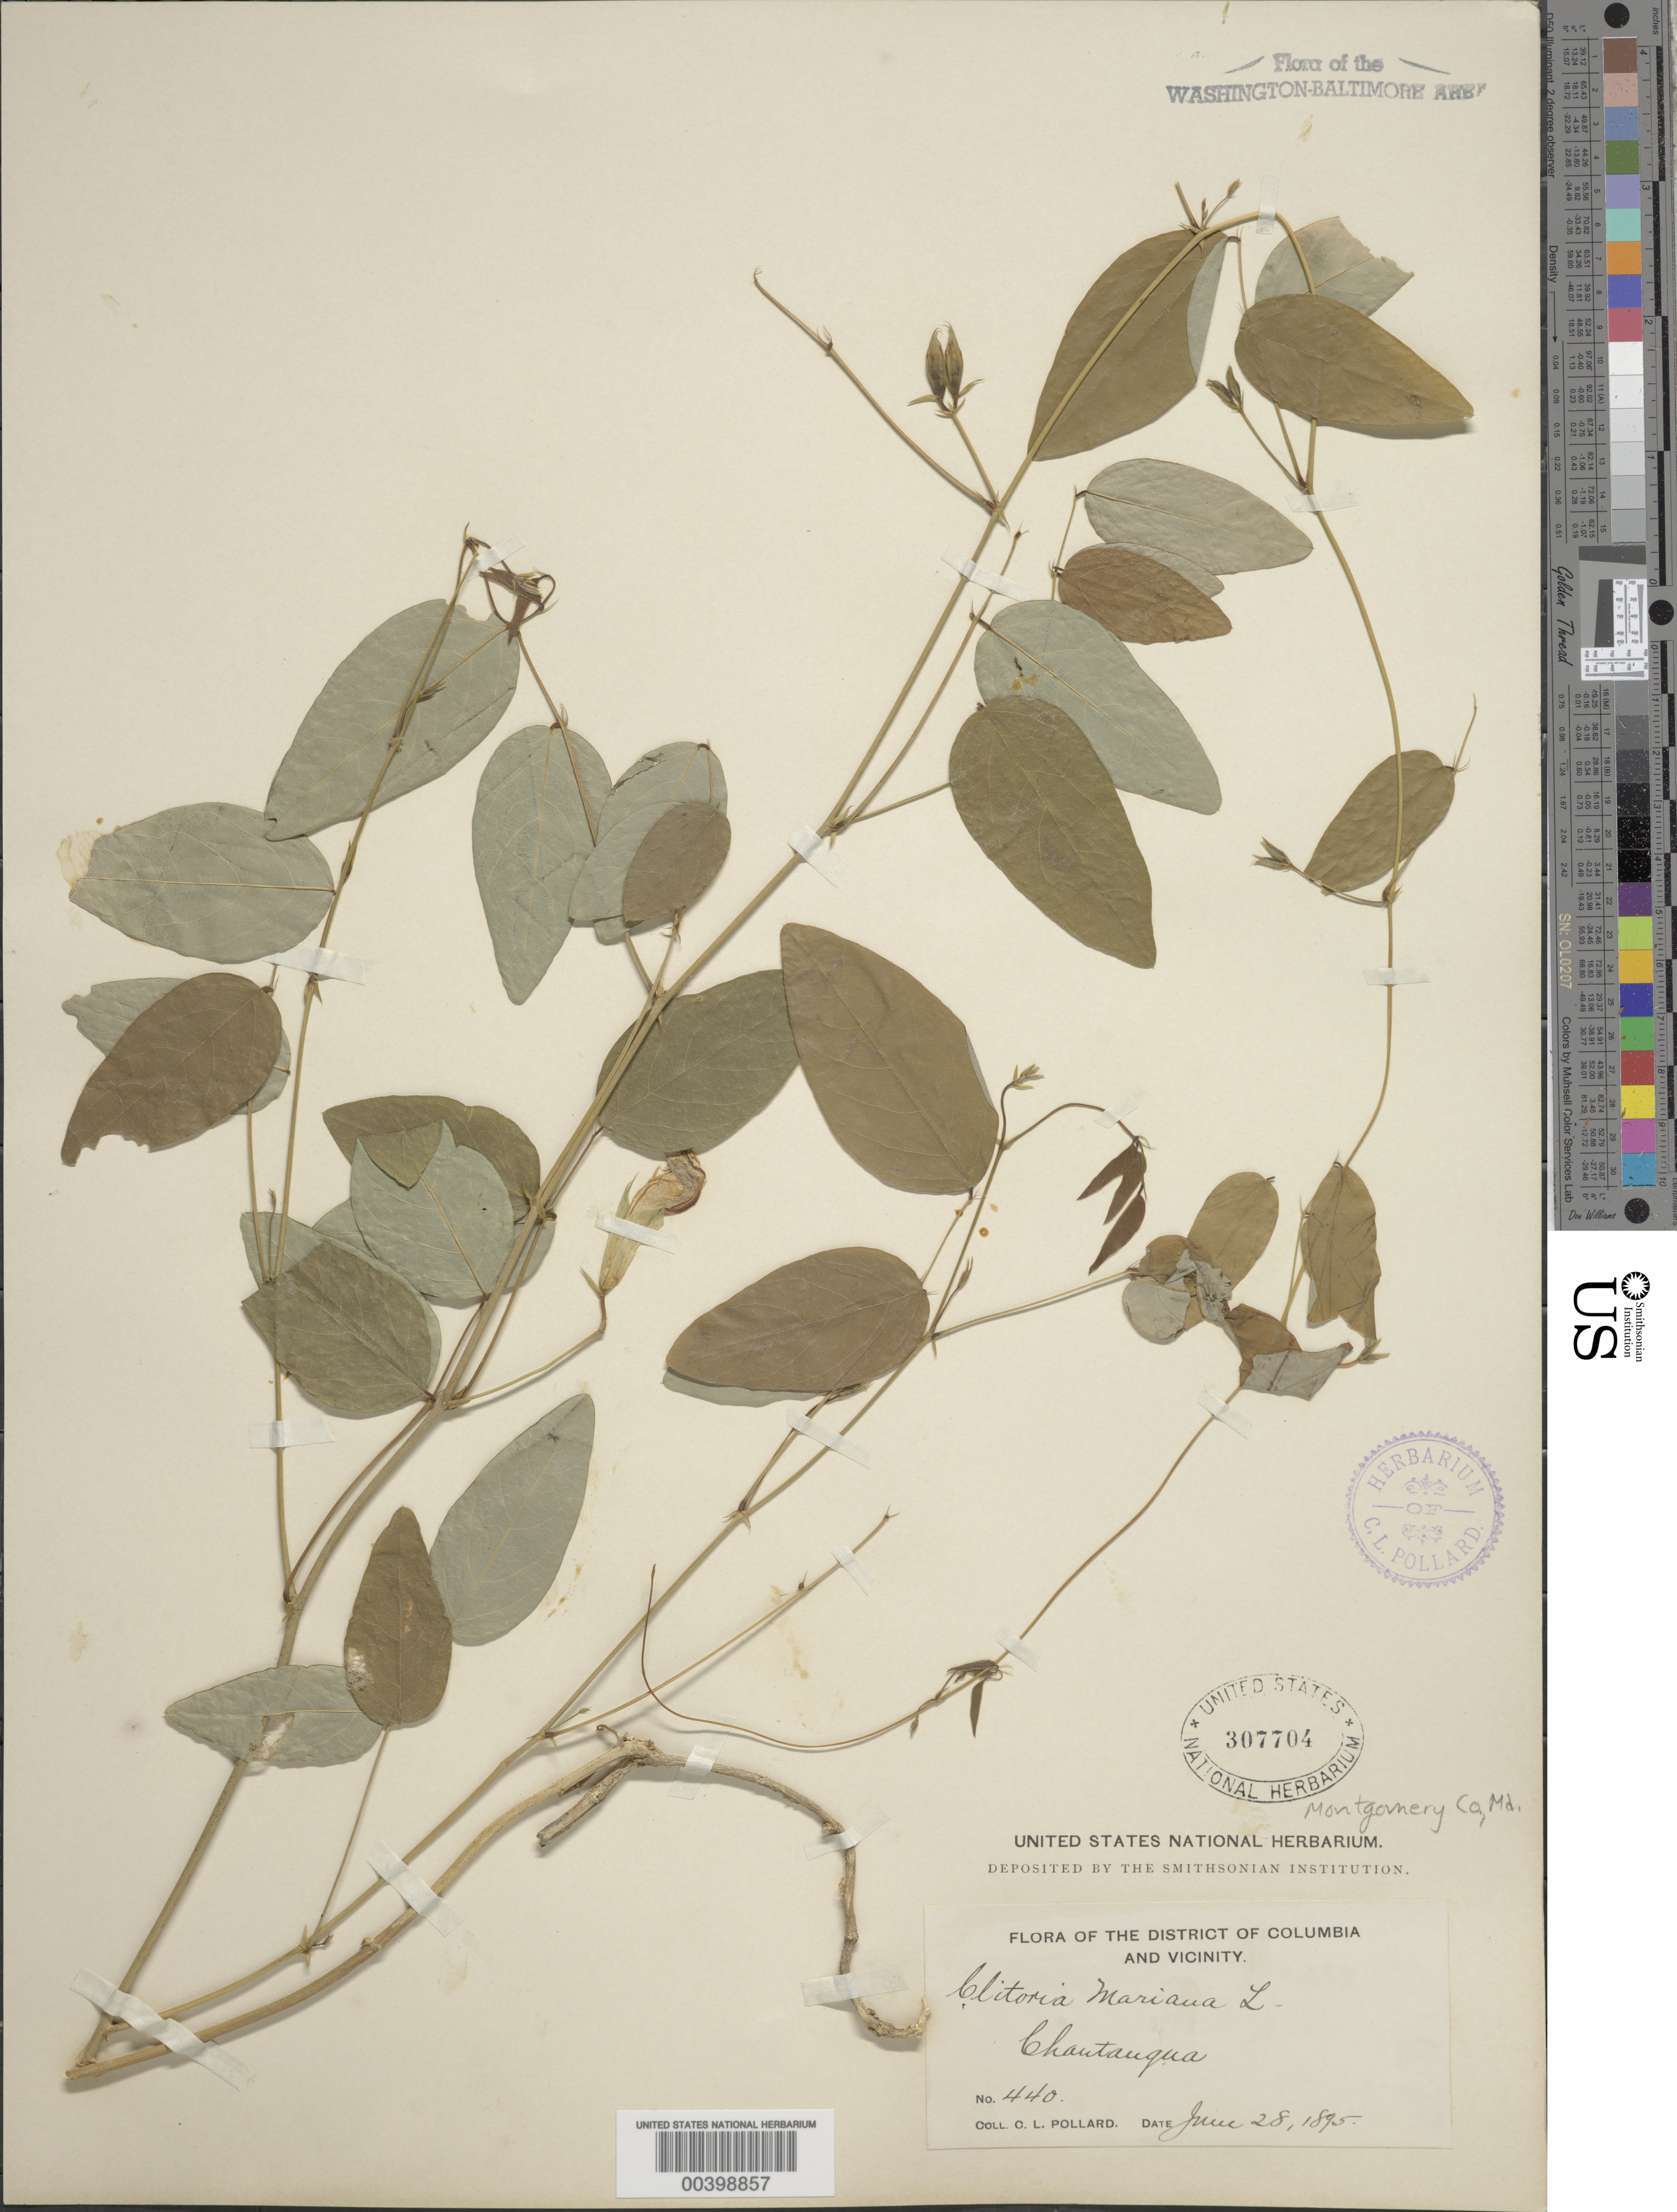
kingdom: Plantae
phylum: Tracheophyta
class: Magnoliopsida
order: Fabales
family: Fabaceae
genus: Clitoria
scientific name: Clitoria mariana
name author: L.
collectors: C. L. Pollard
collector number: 440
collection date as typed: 28 Jun 1895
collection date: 1895-06-28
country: United States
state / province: Maryland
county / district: Montgomery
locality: Chautauqua (Glen Echo?) C. & O. Canal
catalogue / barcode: US 307704